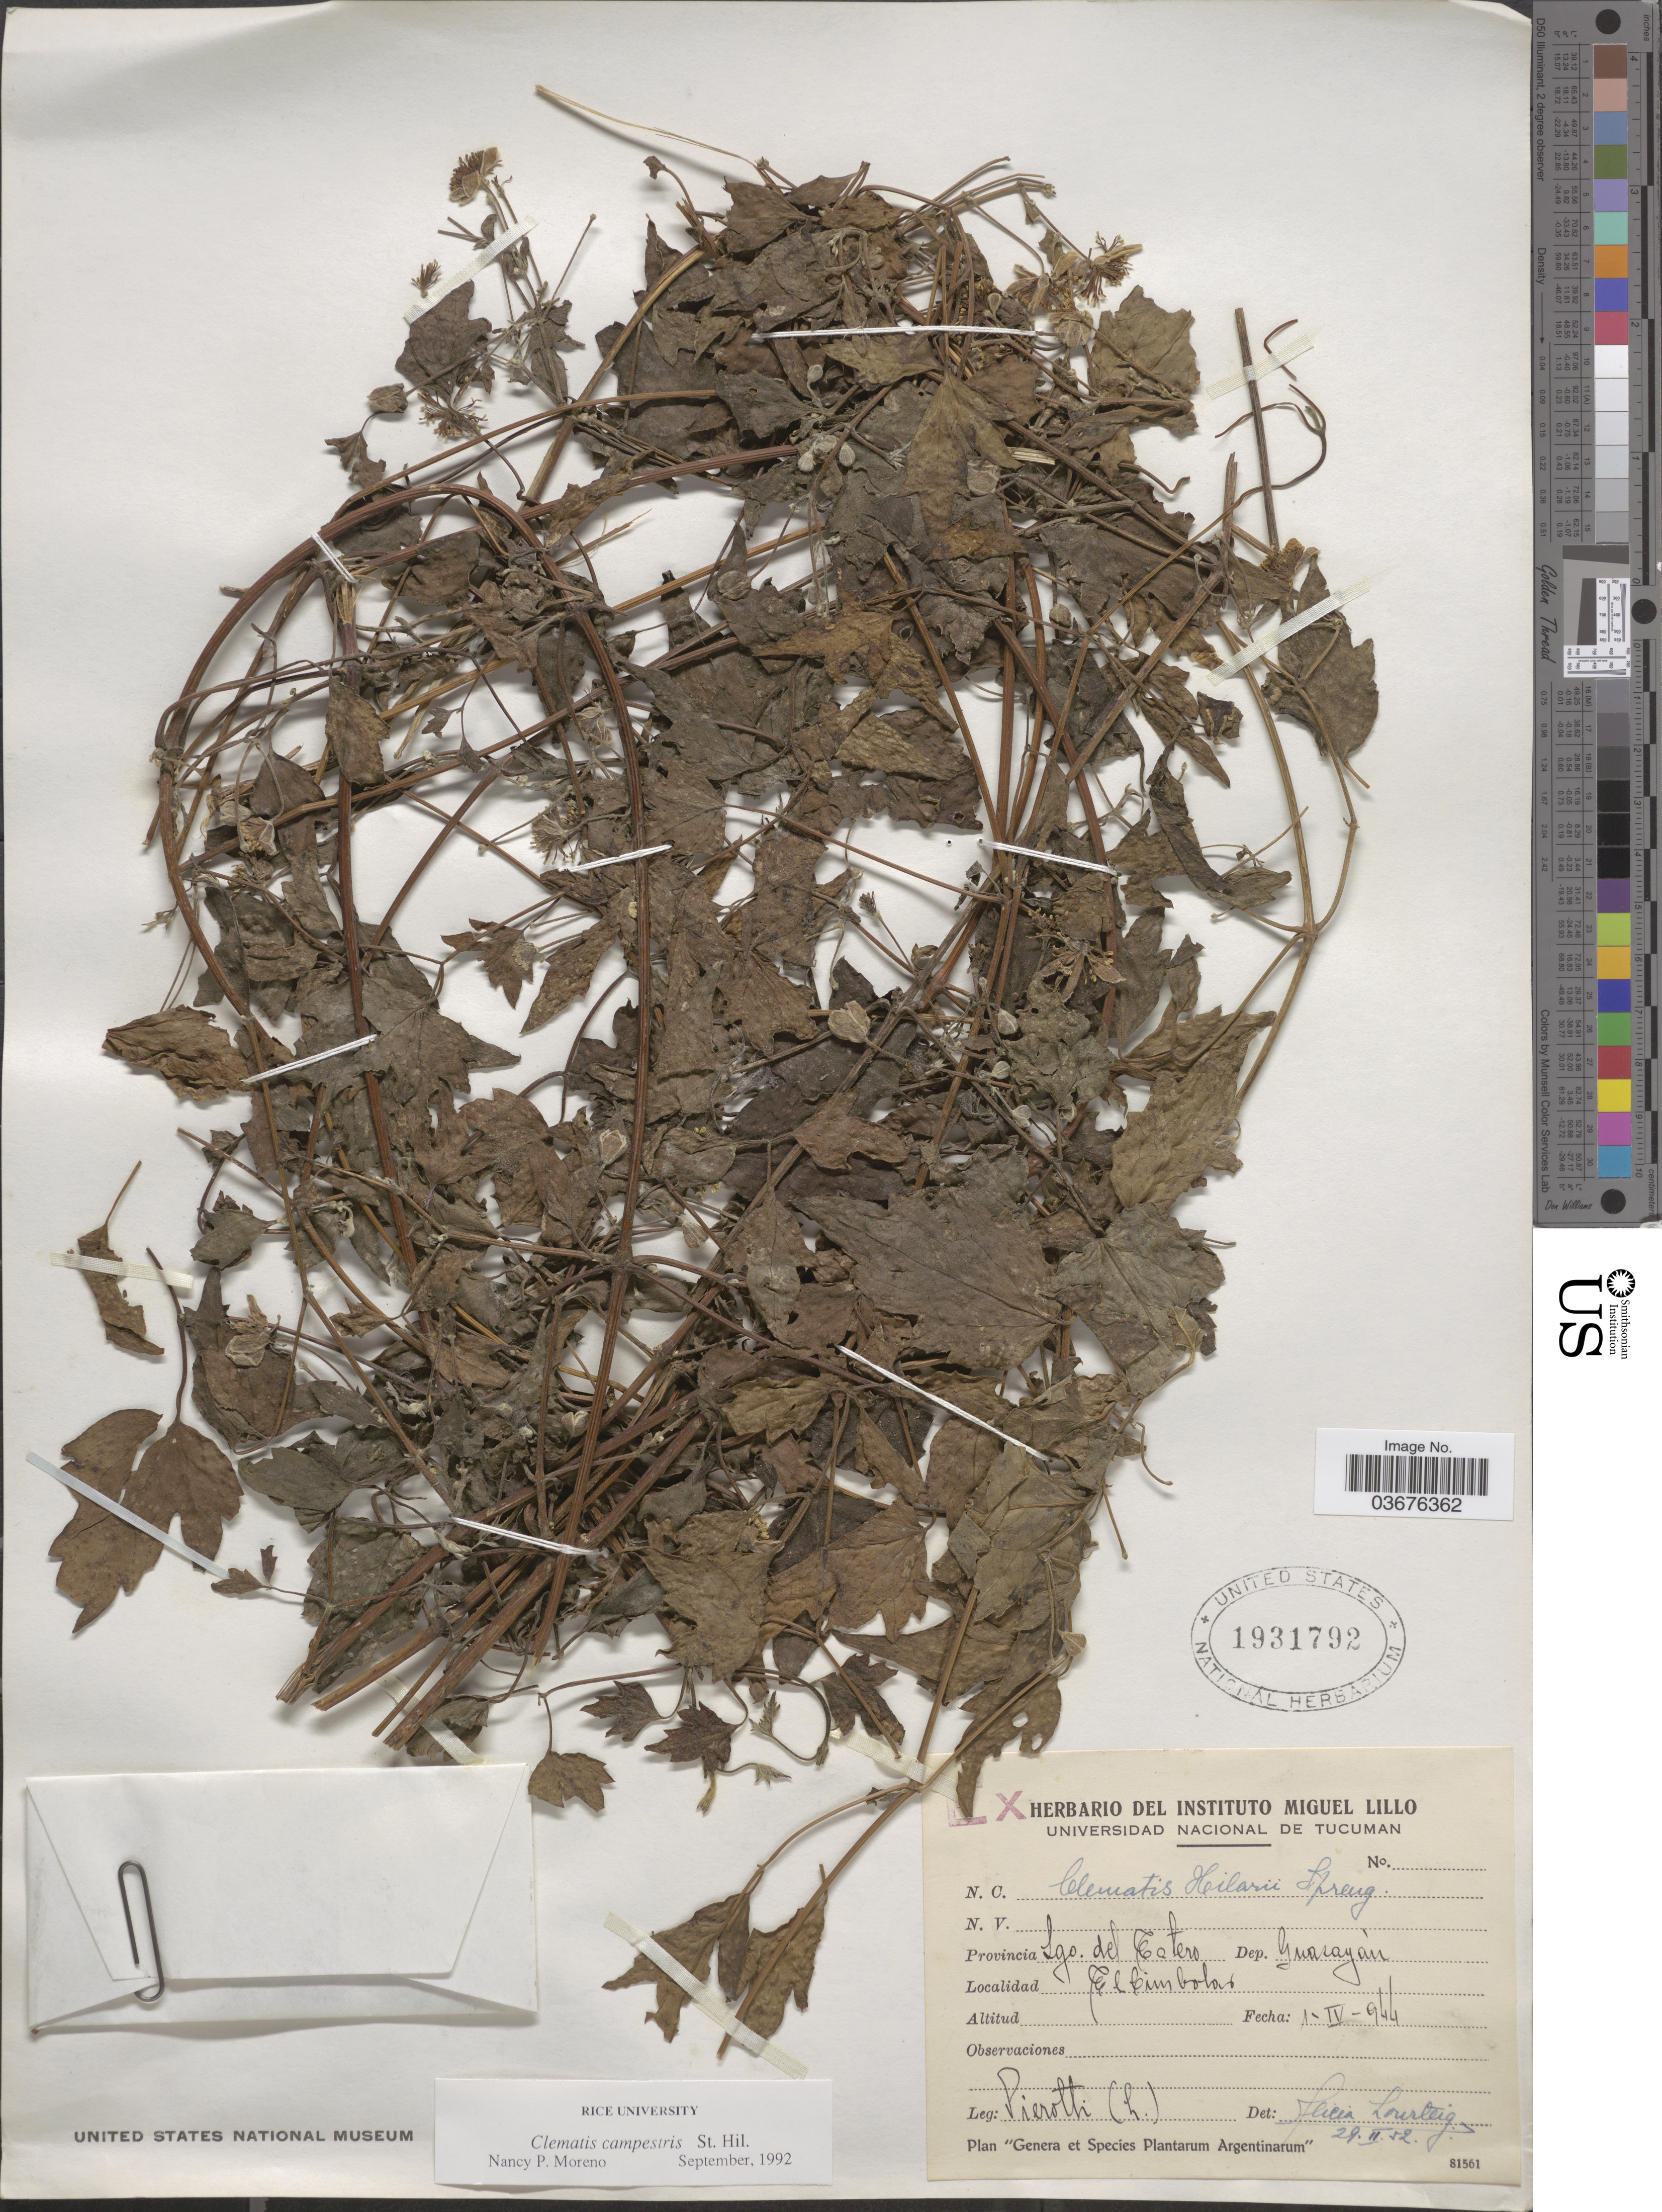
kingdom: Plantae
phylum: Tracheophyta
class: Magnoliopsida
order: Ranunculales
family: Ranunculaceae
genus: Clematis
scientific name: Clematis campestris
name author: A. St.-Hil.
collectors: Pierotti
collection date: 1944-04-01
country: Argentina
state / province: Santiago del Estero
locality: Dep. Guasayán. El Cimbolas.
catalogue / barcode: US 1931792